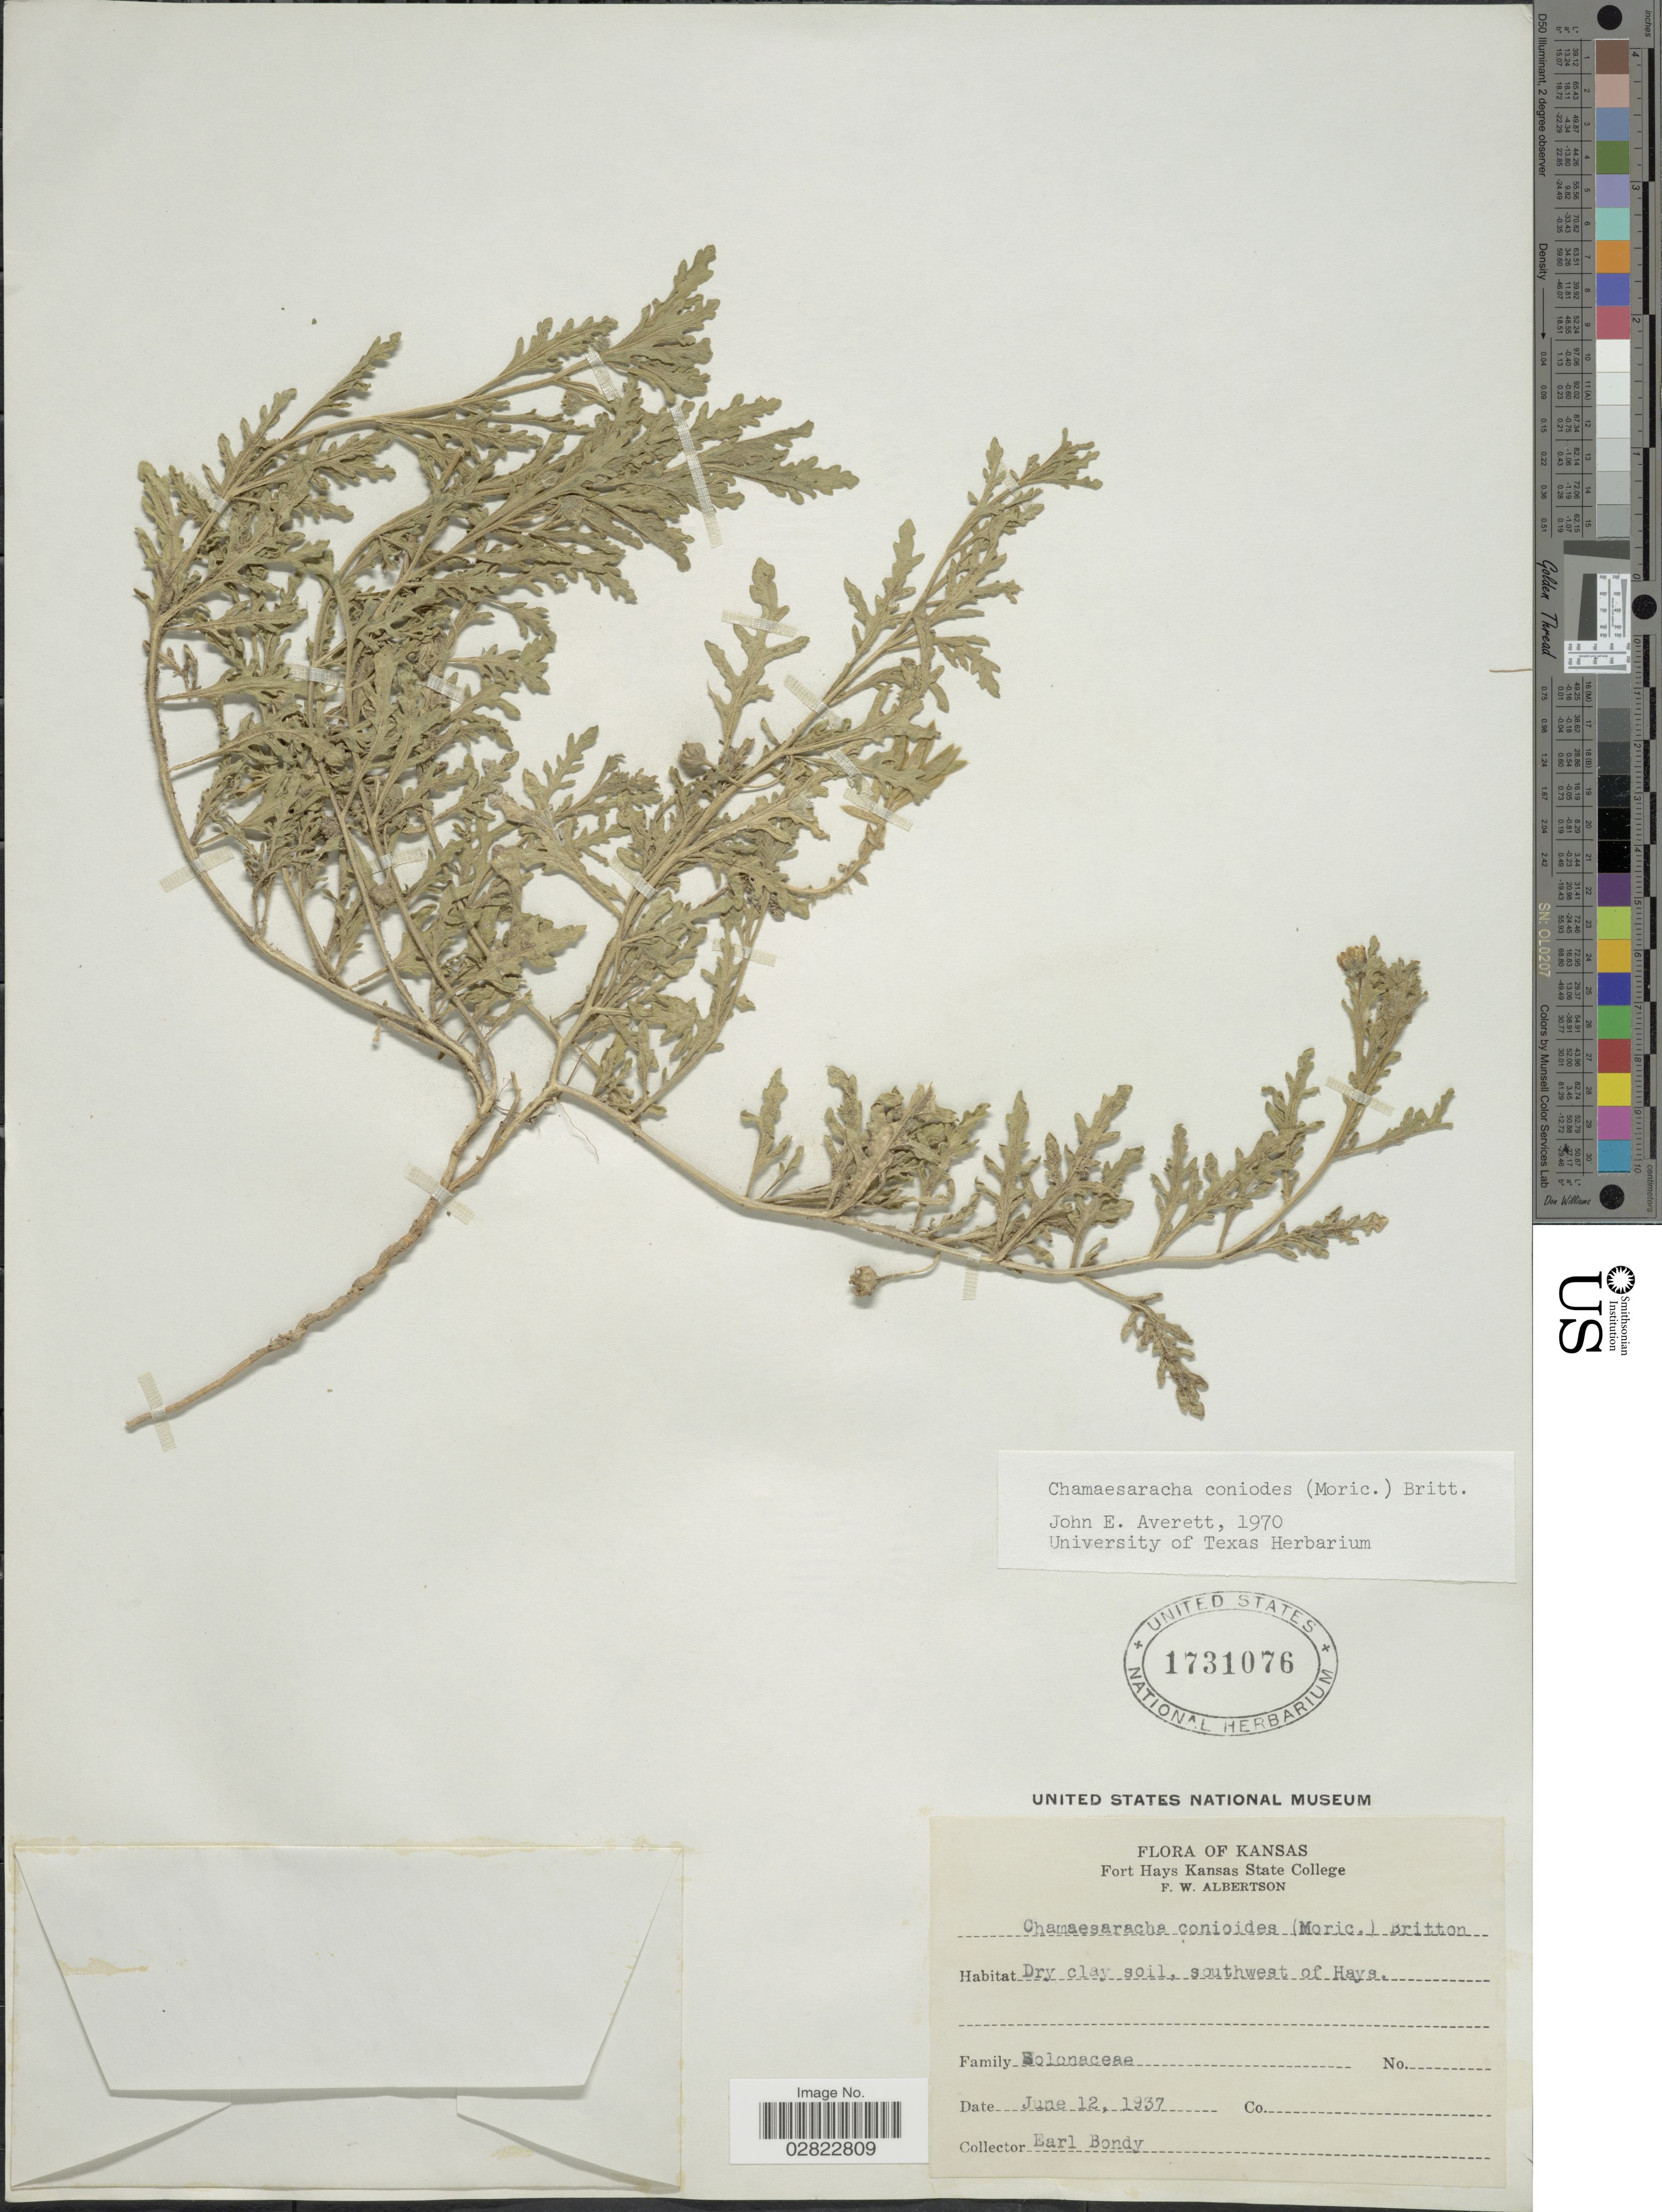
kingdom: Plantae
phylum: Tracheophyta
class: Magnoliopsida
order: Solanales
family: Solanaceae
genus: Chamaesaracha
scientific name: Chamaesaracha coniodes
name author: (Moric. ex Dunal) Britton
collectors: E. Bondy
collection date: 1937-06-12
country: United States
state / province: Kansas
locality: Southwest of Hays.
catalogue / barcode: US 1731076